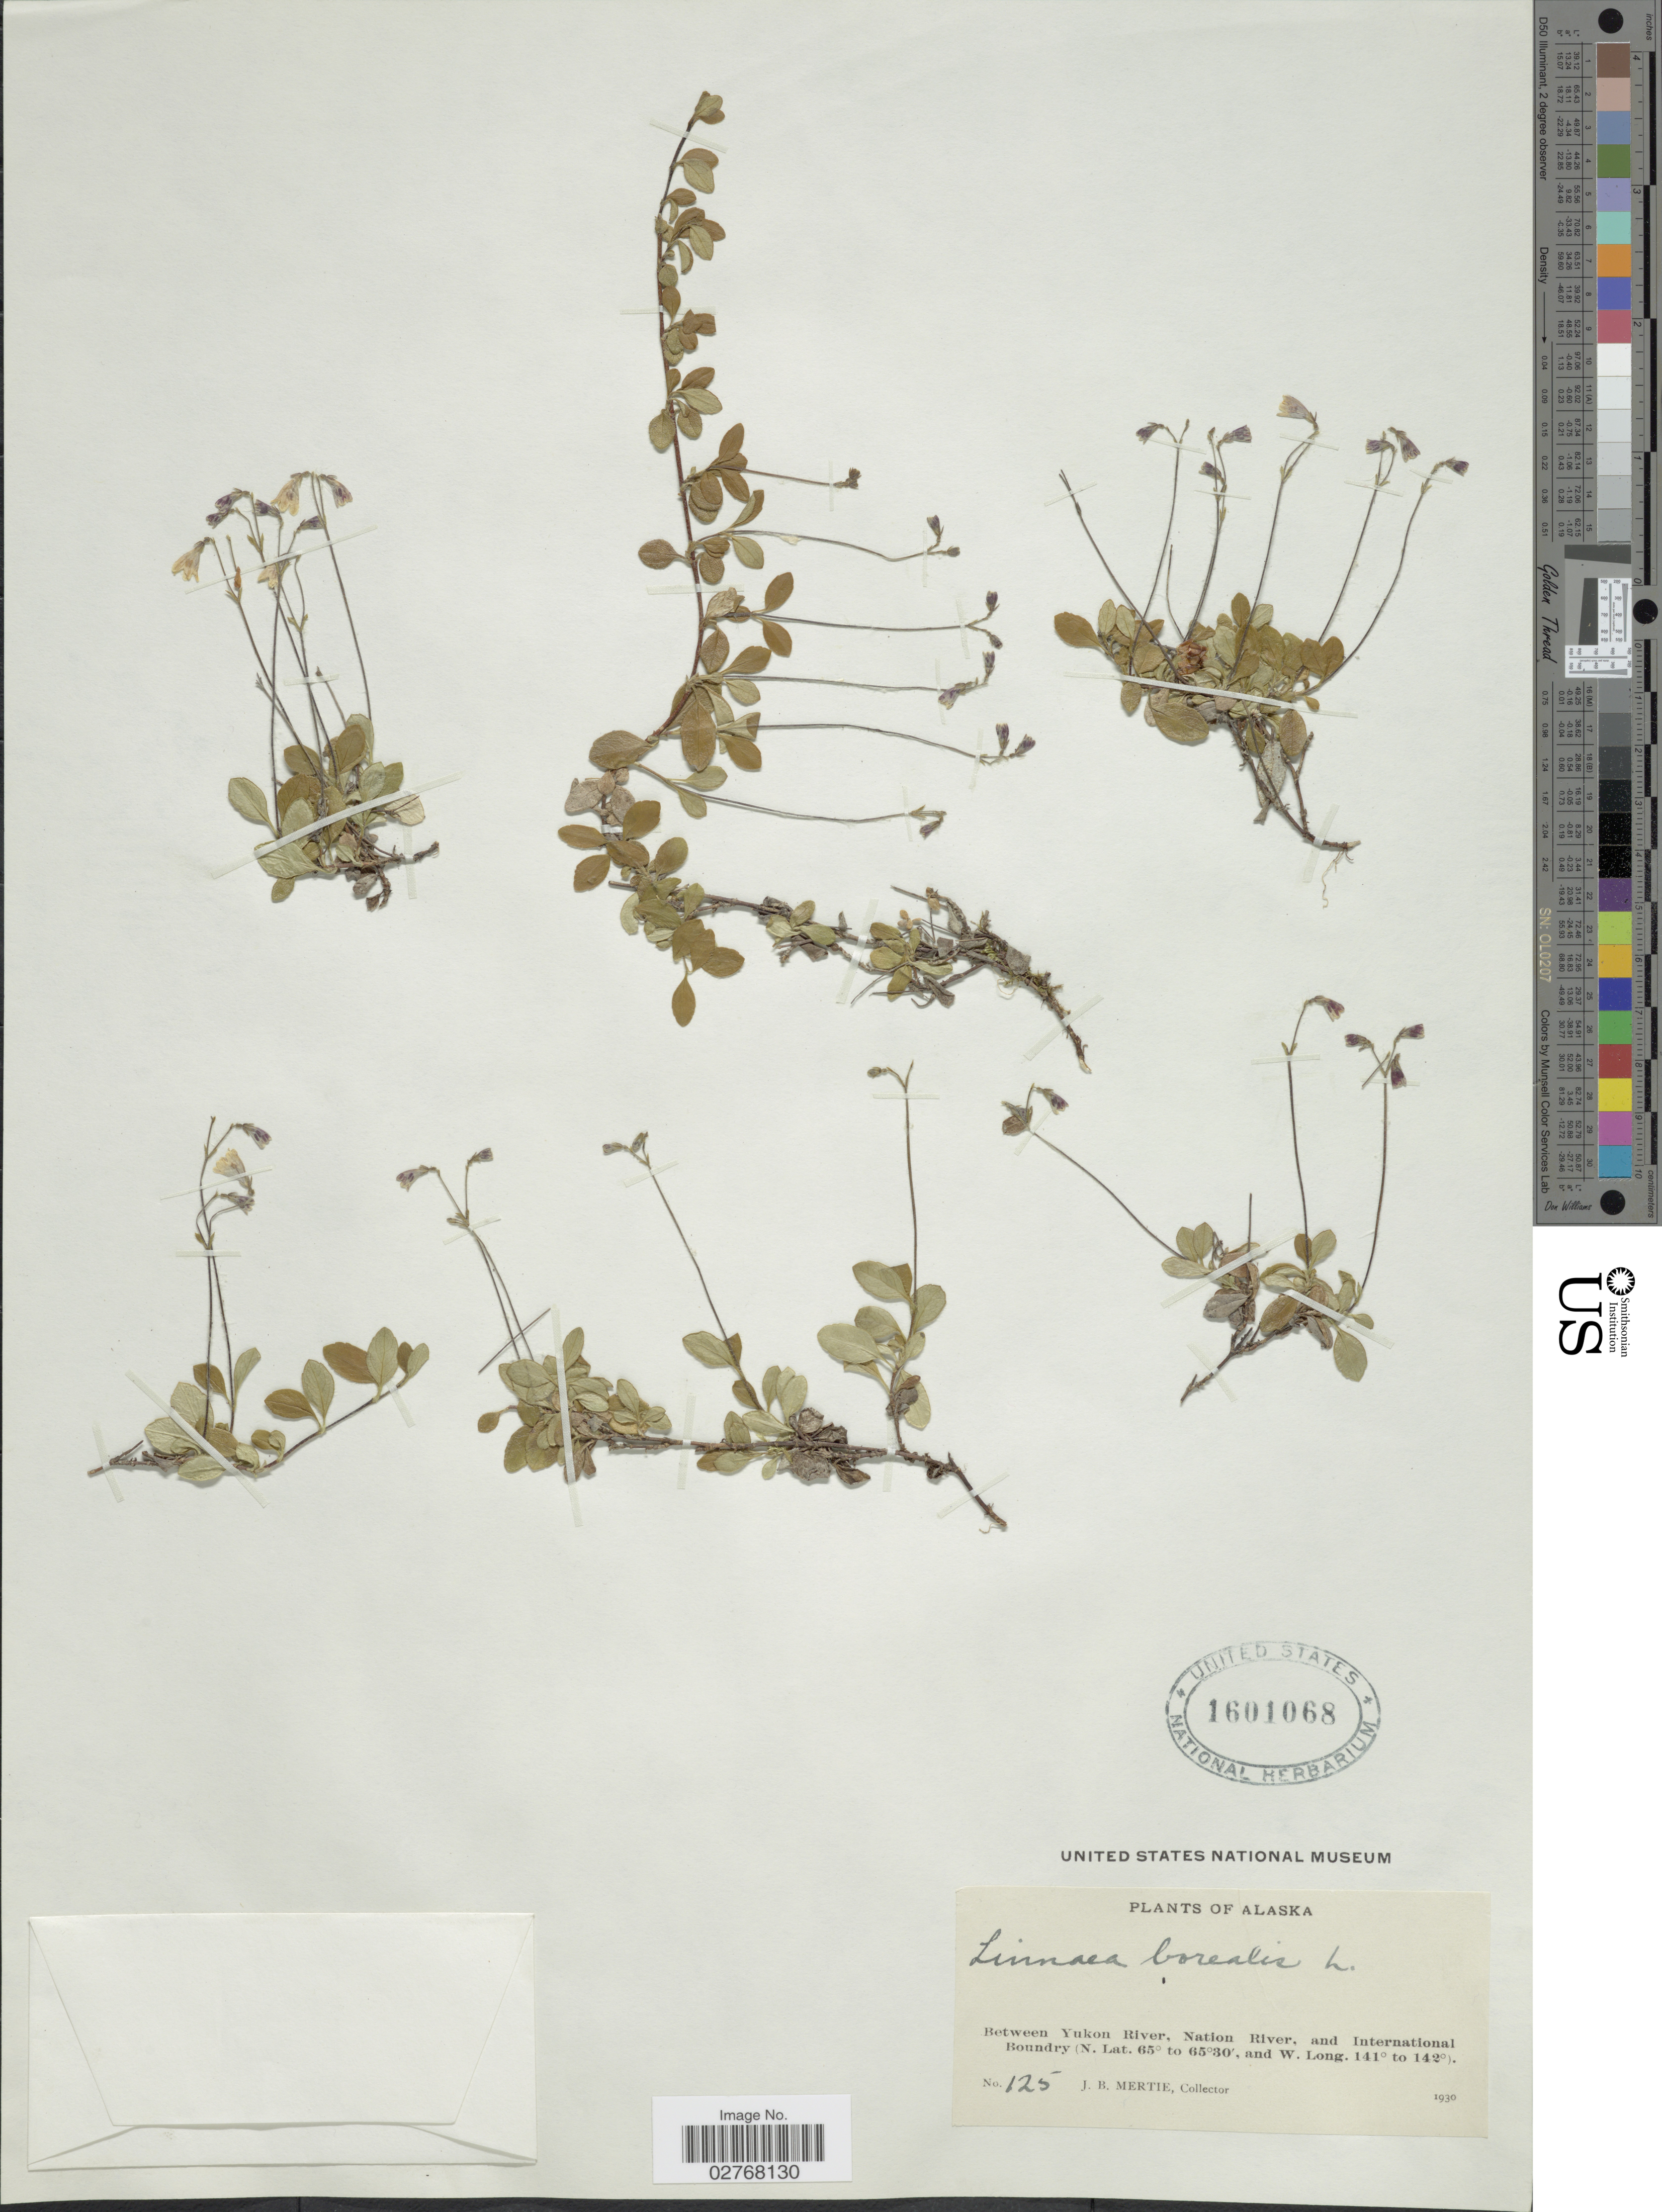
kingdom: Plantae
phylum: Tracheophyta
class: Magnoliopsida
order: Dipsacales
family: Caprifoliaceae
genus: Linnaea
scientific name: Linnaea borealis var. americana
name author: (J. Forbes) Rehder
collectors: J. Mertie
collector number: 125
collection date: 1930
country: United States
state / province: Alaska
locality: Between Yukon River, Nation River, and International Boundary.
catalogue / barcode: US 1601068